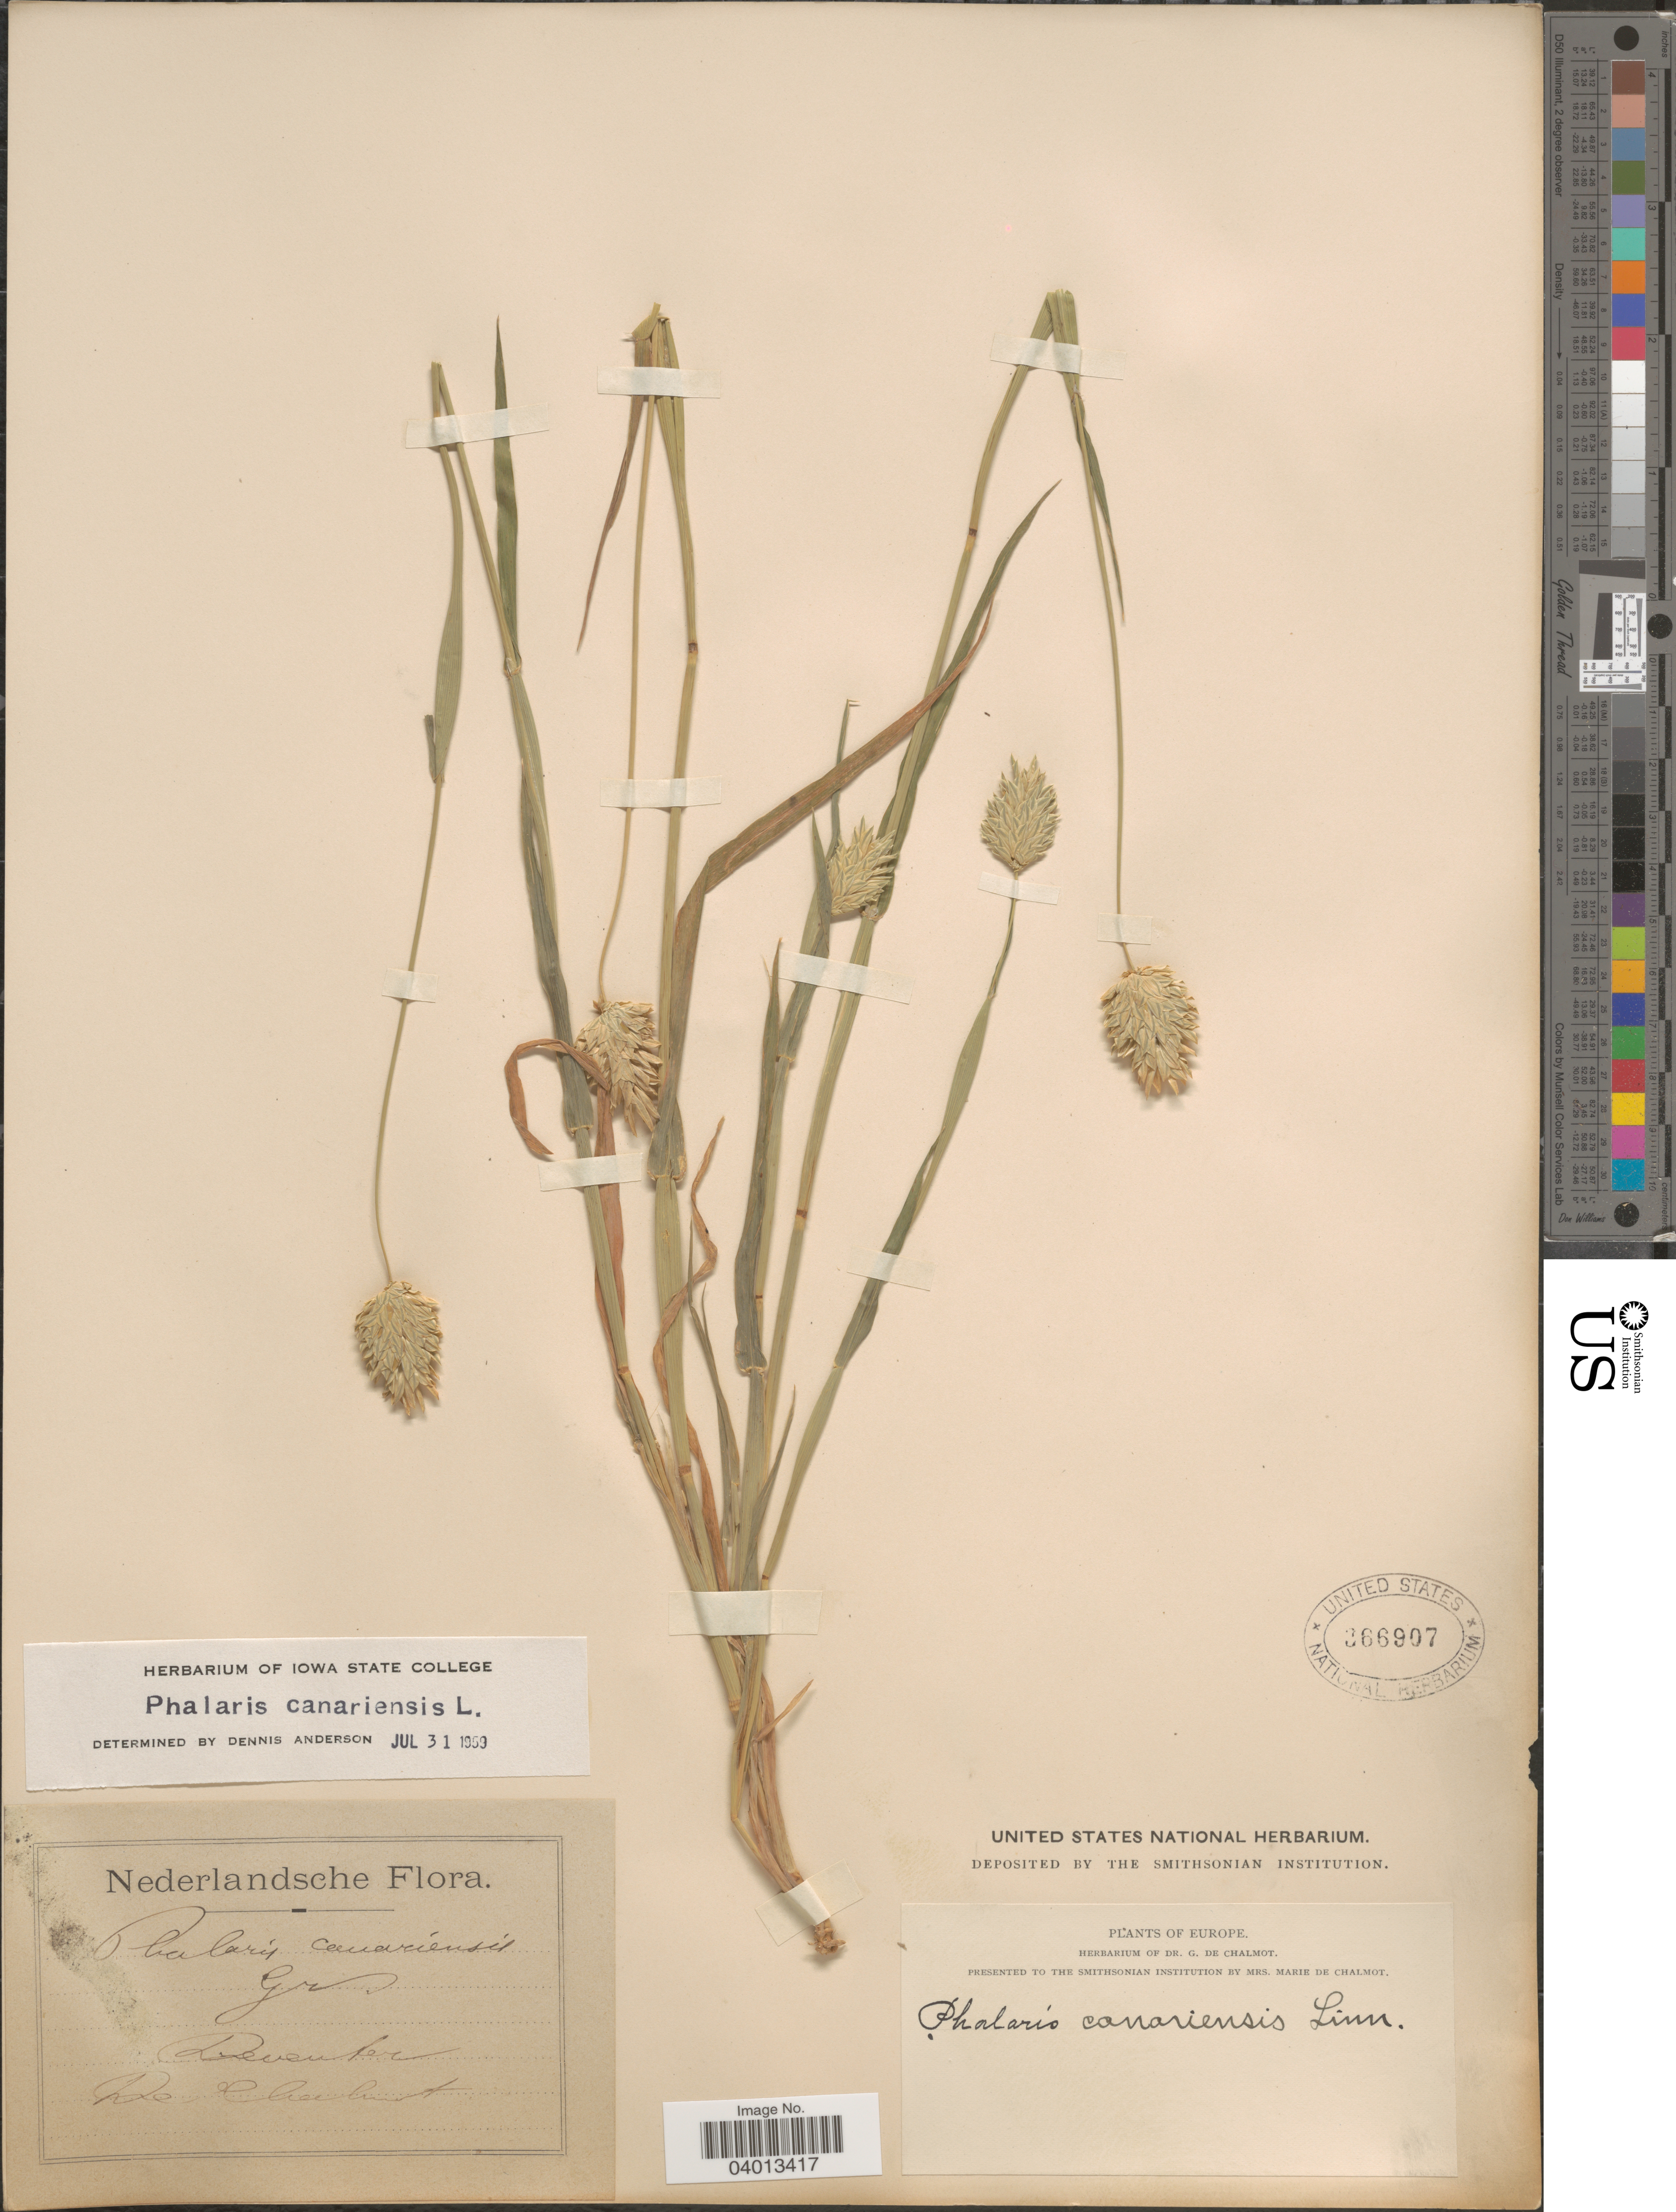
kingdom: Plantae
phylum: Tracheophyta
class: Liliopsida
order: Poales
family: Poaceae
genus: Phalaris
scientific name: Phalaris canariensis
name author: L.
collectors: G. de Chalmot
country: Netherlands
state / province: Overijssel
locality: Deventer.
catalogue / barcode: US 366907